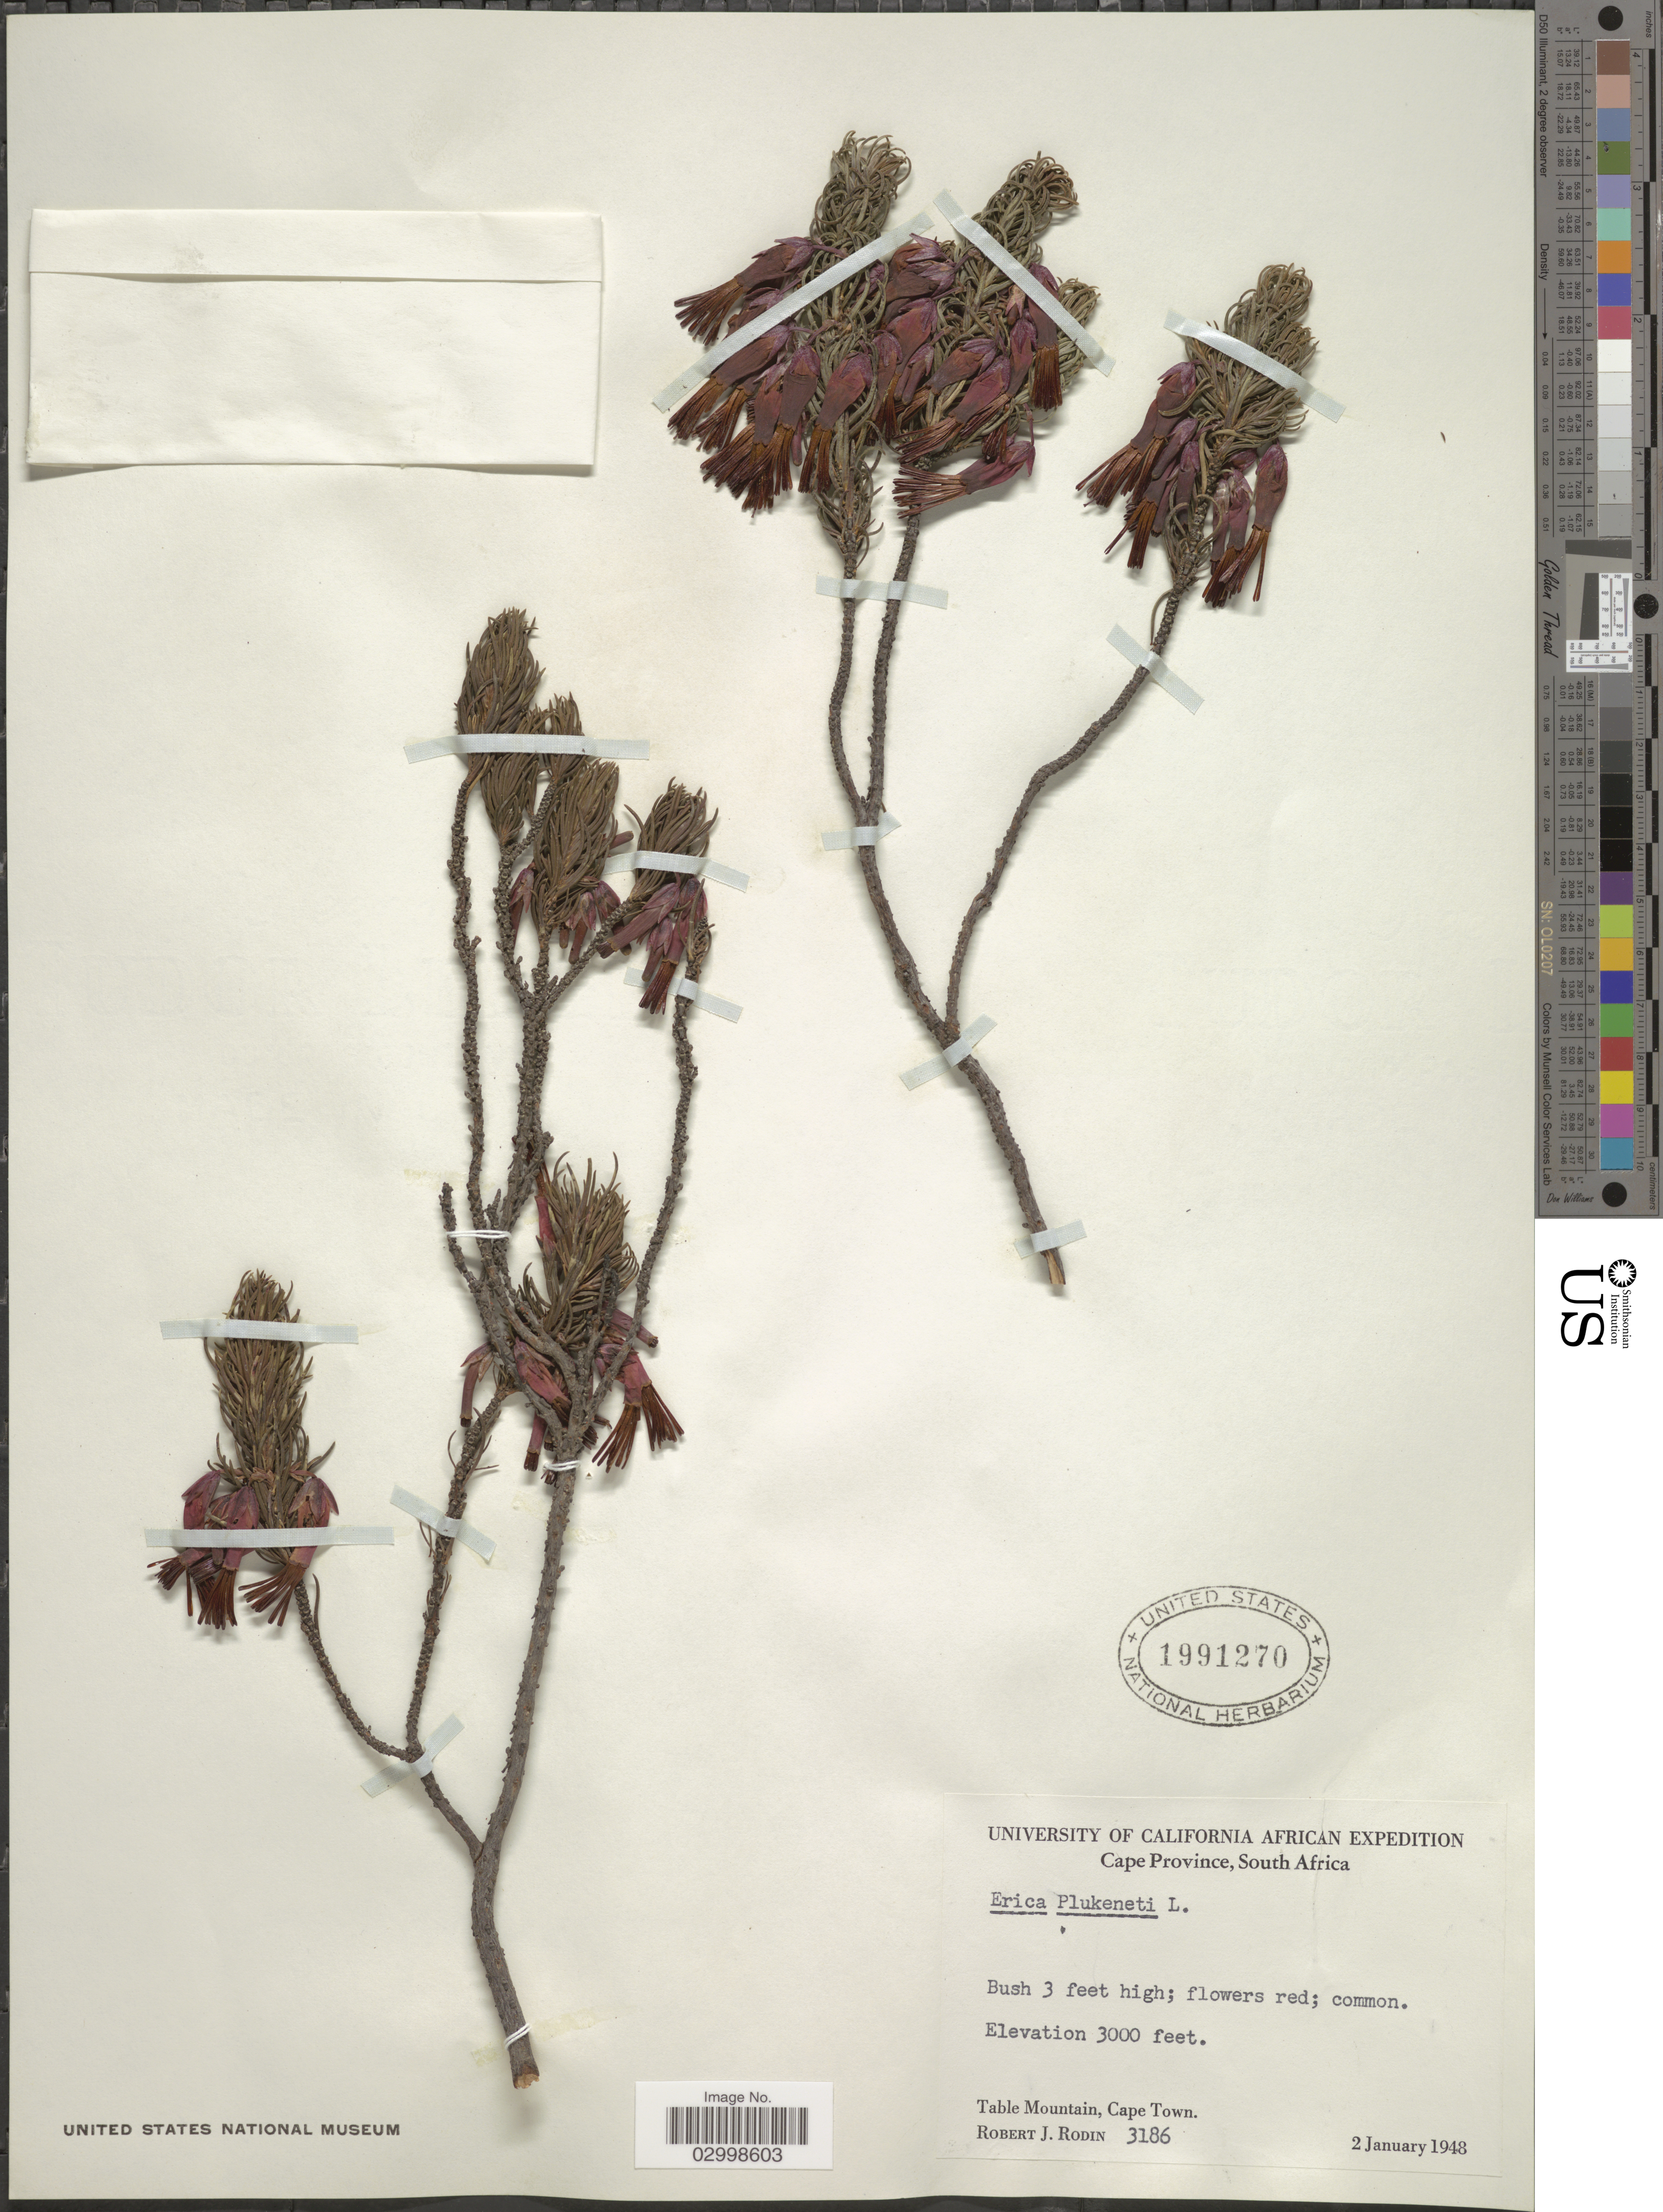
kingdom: Plantae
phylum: Tracheophyta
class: Magnoliopsida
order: Ericales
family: Ericaceae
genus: Erica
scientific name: Erica plukenetii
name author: L.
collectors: R. J. Rodin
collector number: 3186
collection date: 1948-01-02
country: South Africa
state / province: Western Cape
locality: Table Mountain, Cape Town.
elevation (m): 914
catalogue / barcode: US 1991270